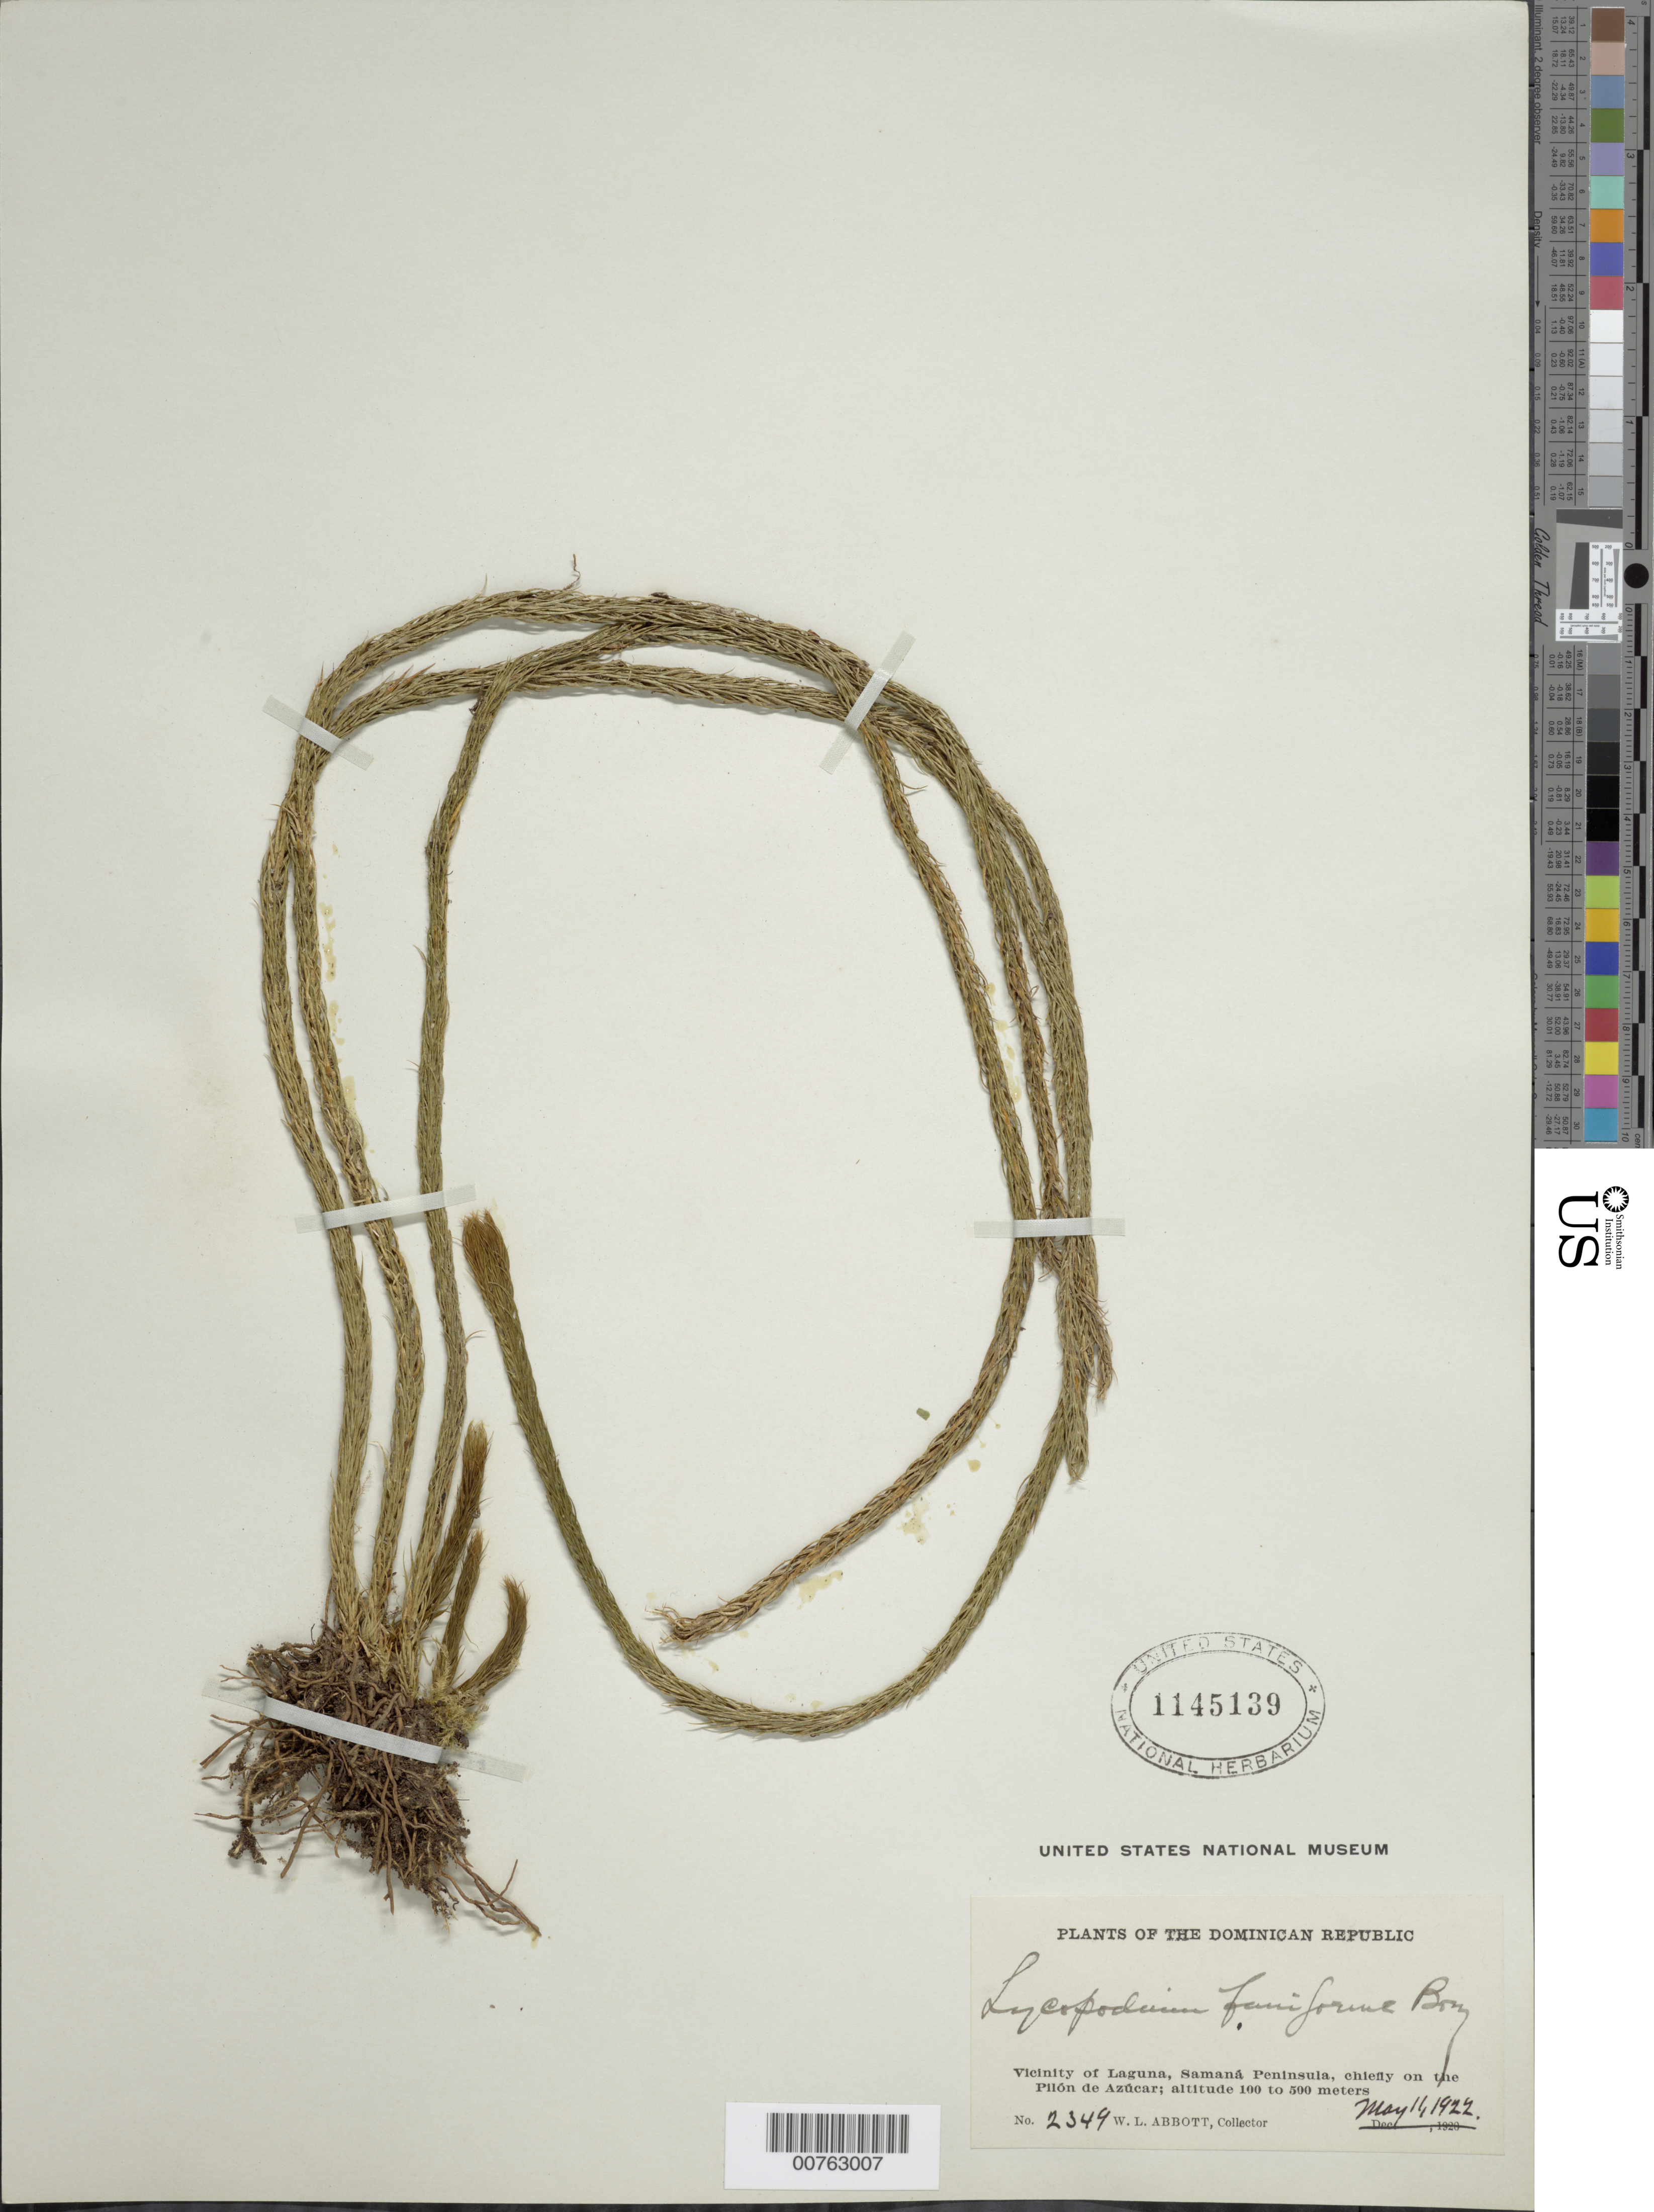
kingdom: Plantae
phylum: Tracheophyta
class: Lycopodiopsida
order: Lycopodiales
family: Lycopodiaceae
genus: Phlegmariurus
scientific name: Phlegmariurus funiformis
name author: (Cham. & Spring) B. Øllg.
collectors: W. L. Abbott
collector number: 2349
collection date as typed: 11 May 1922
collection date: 1922-05-11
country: Dominican Republic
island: Hispaniola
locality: Vicinity of Laguna, Samaná Peninsula, chiefly on the Pilón de Azúcar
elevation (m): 100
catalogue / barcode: US 1145139